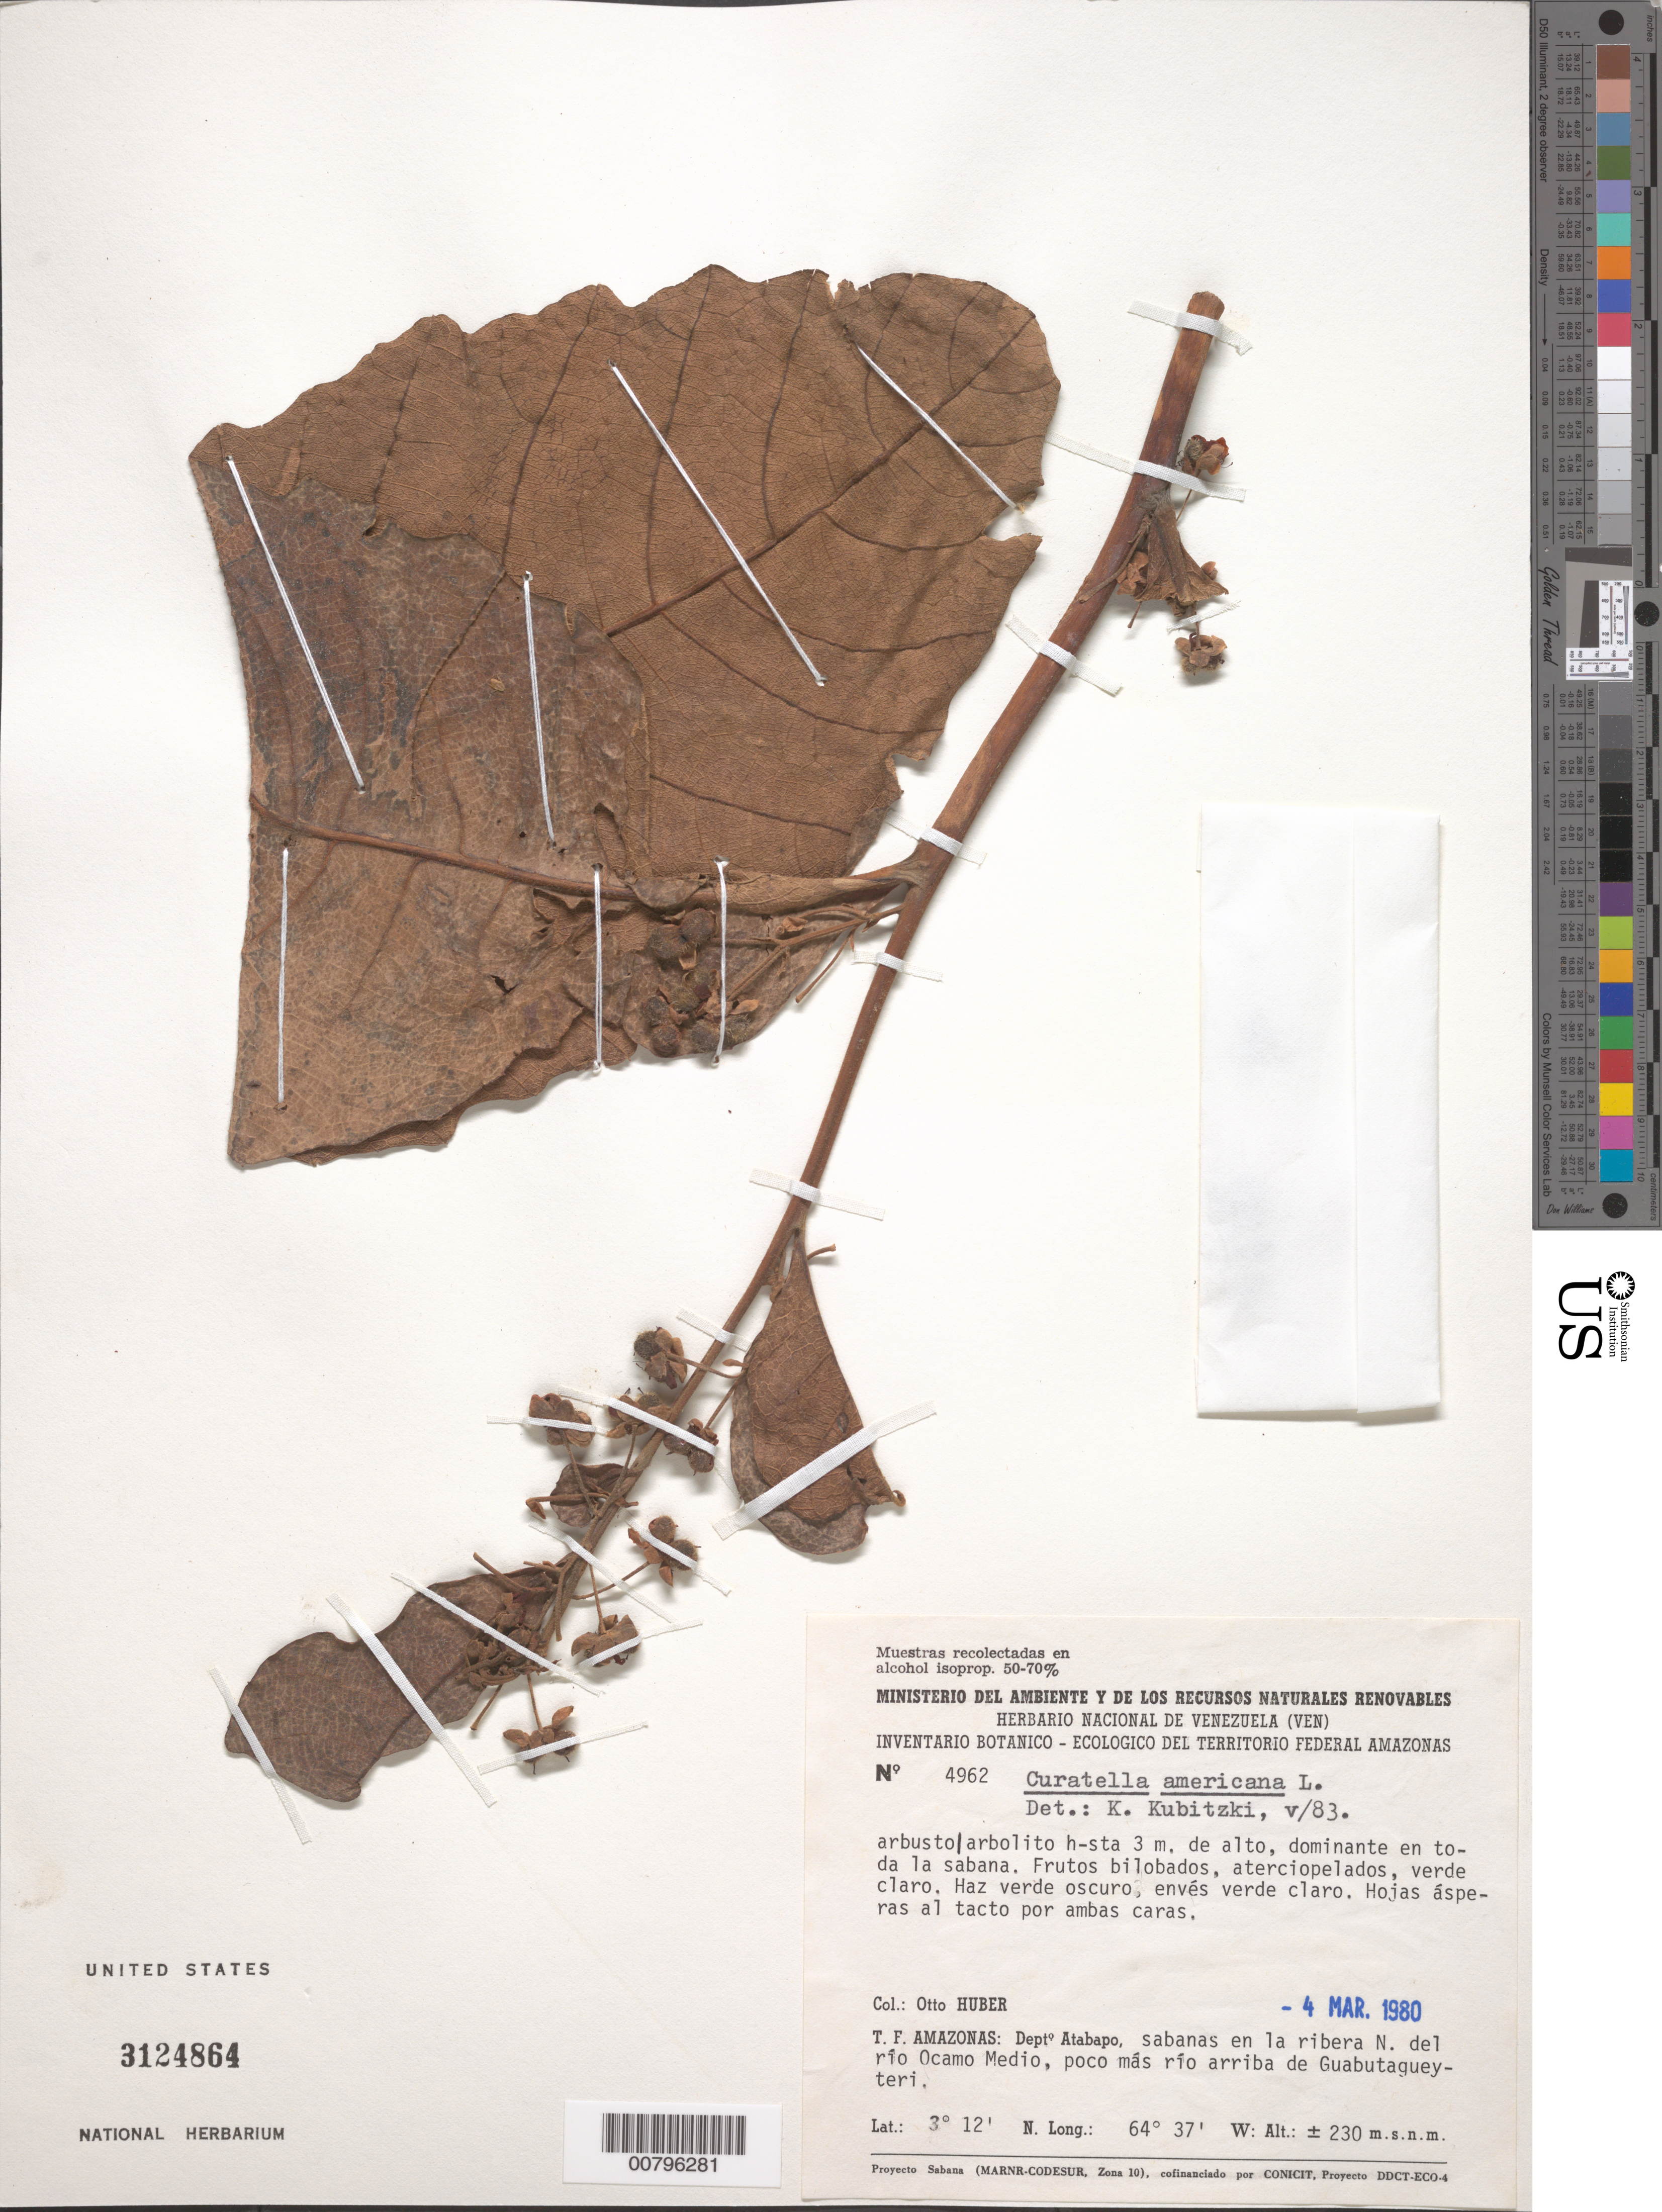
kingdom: Plantae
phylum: Tracheophyta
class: Magnoliopsida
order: Dilleniales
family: Dilleniaceae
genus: Curatella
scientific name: Curatella americana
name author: L.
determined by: Kubitzki, Klaus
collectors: O. Huber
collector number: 4962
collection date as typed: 4-Mar-80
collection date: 1980-03-04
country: Venezuela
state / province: Amazonas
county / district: Atabapo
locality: Guabutagueyteri, N of Río Mahedi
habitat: Savanna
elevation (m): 230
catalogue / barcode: US 3124864